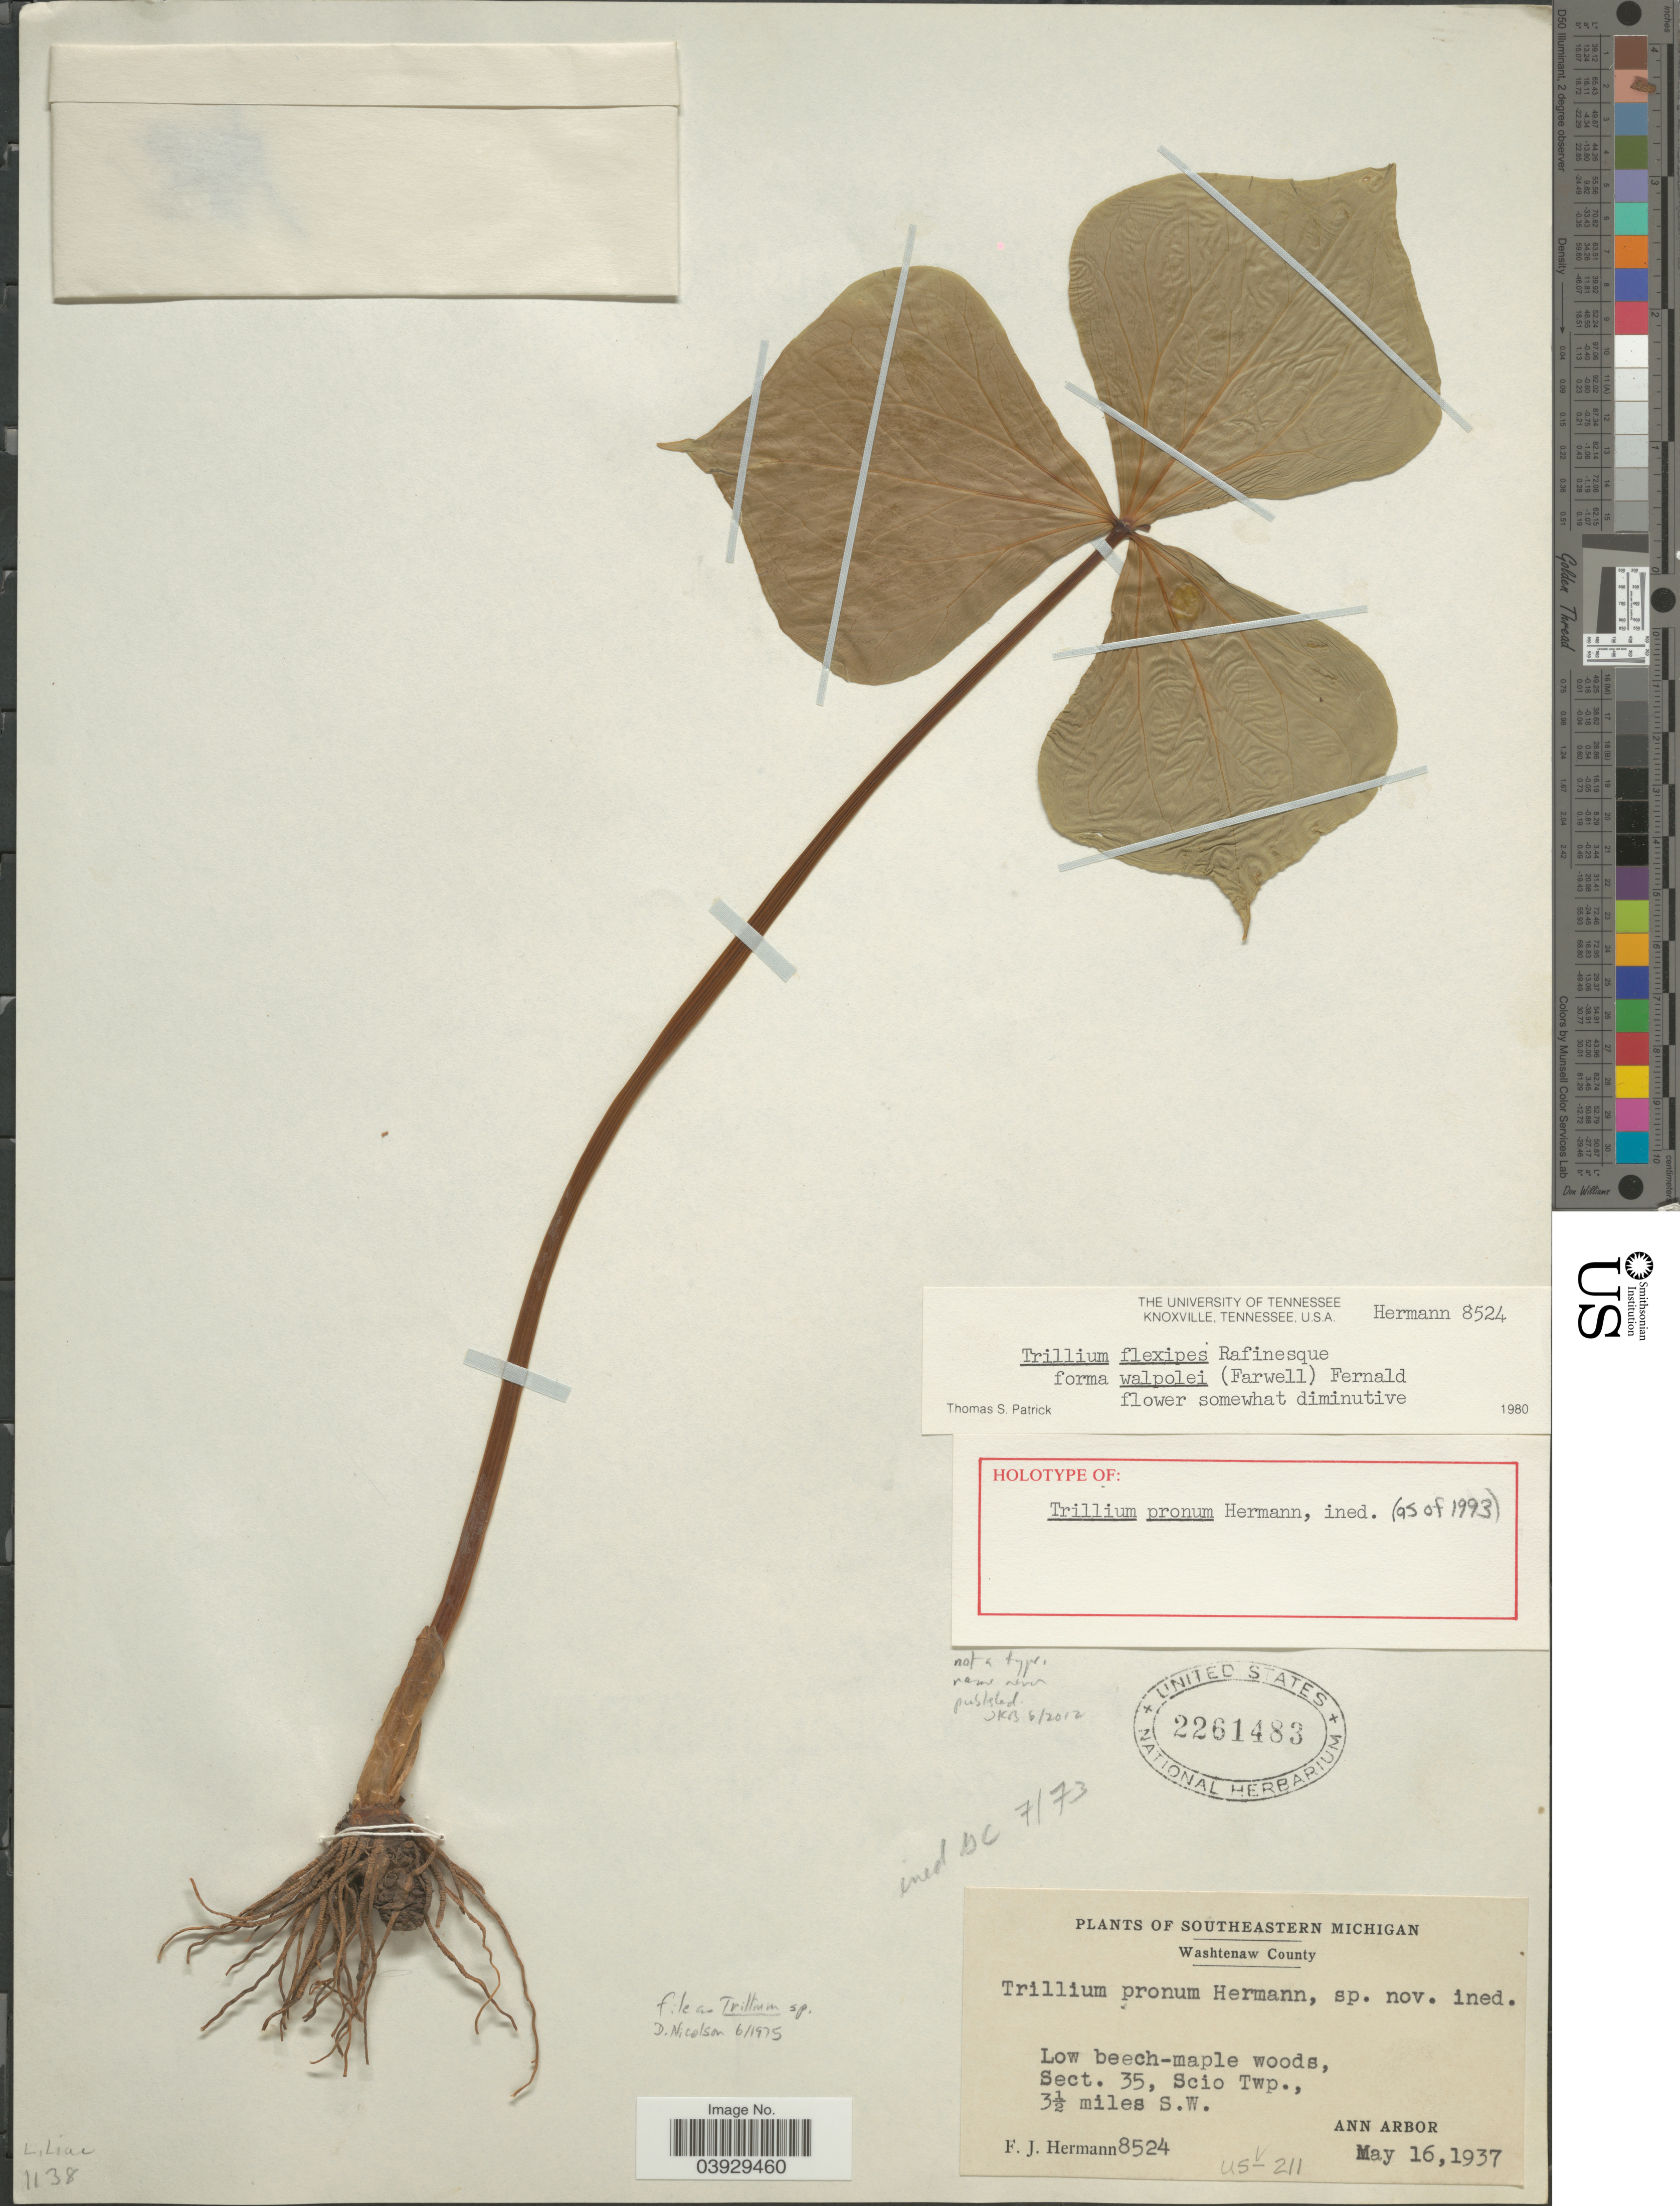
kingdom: Plantae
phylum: Tracheophyta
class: Liliopsida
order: Liliales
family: Melanthiaceae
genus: Trillium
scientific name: Trillium flexipes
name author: Raf.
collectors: F. J. Hermann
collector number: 8524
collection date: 1937-05-16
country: United States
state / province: Michigan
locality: Southeastern Michigan. Washtenaw County. Sect. 35, Scio Twp., 3½ miles S.W. Ann Arbor.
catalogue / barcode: US 2261483